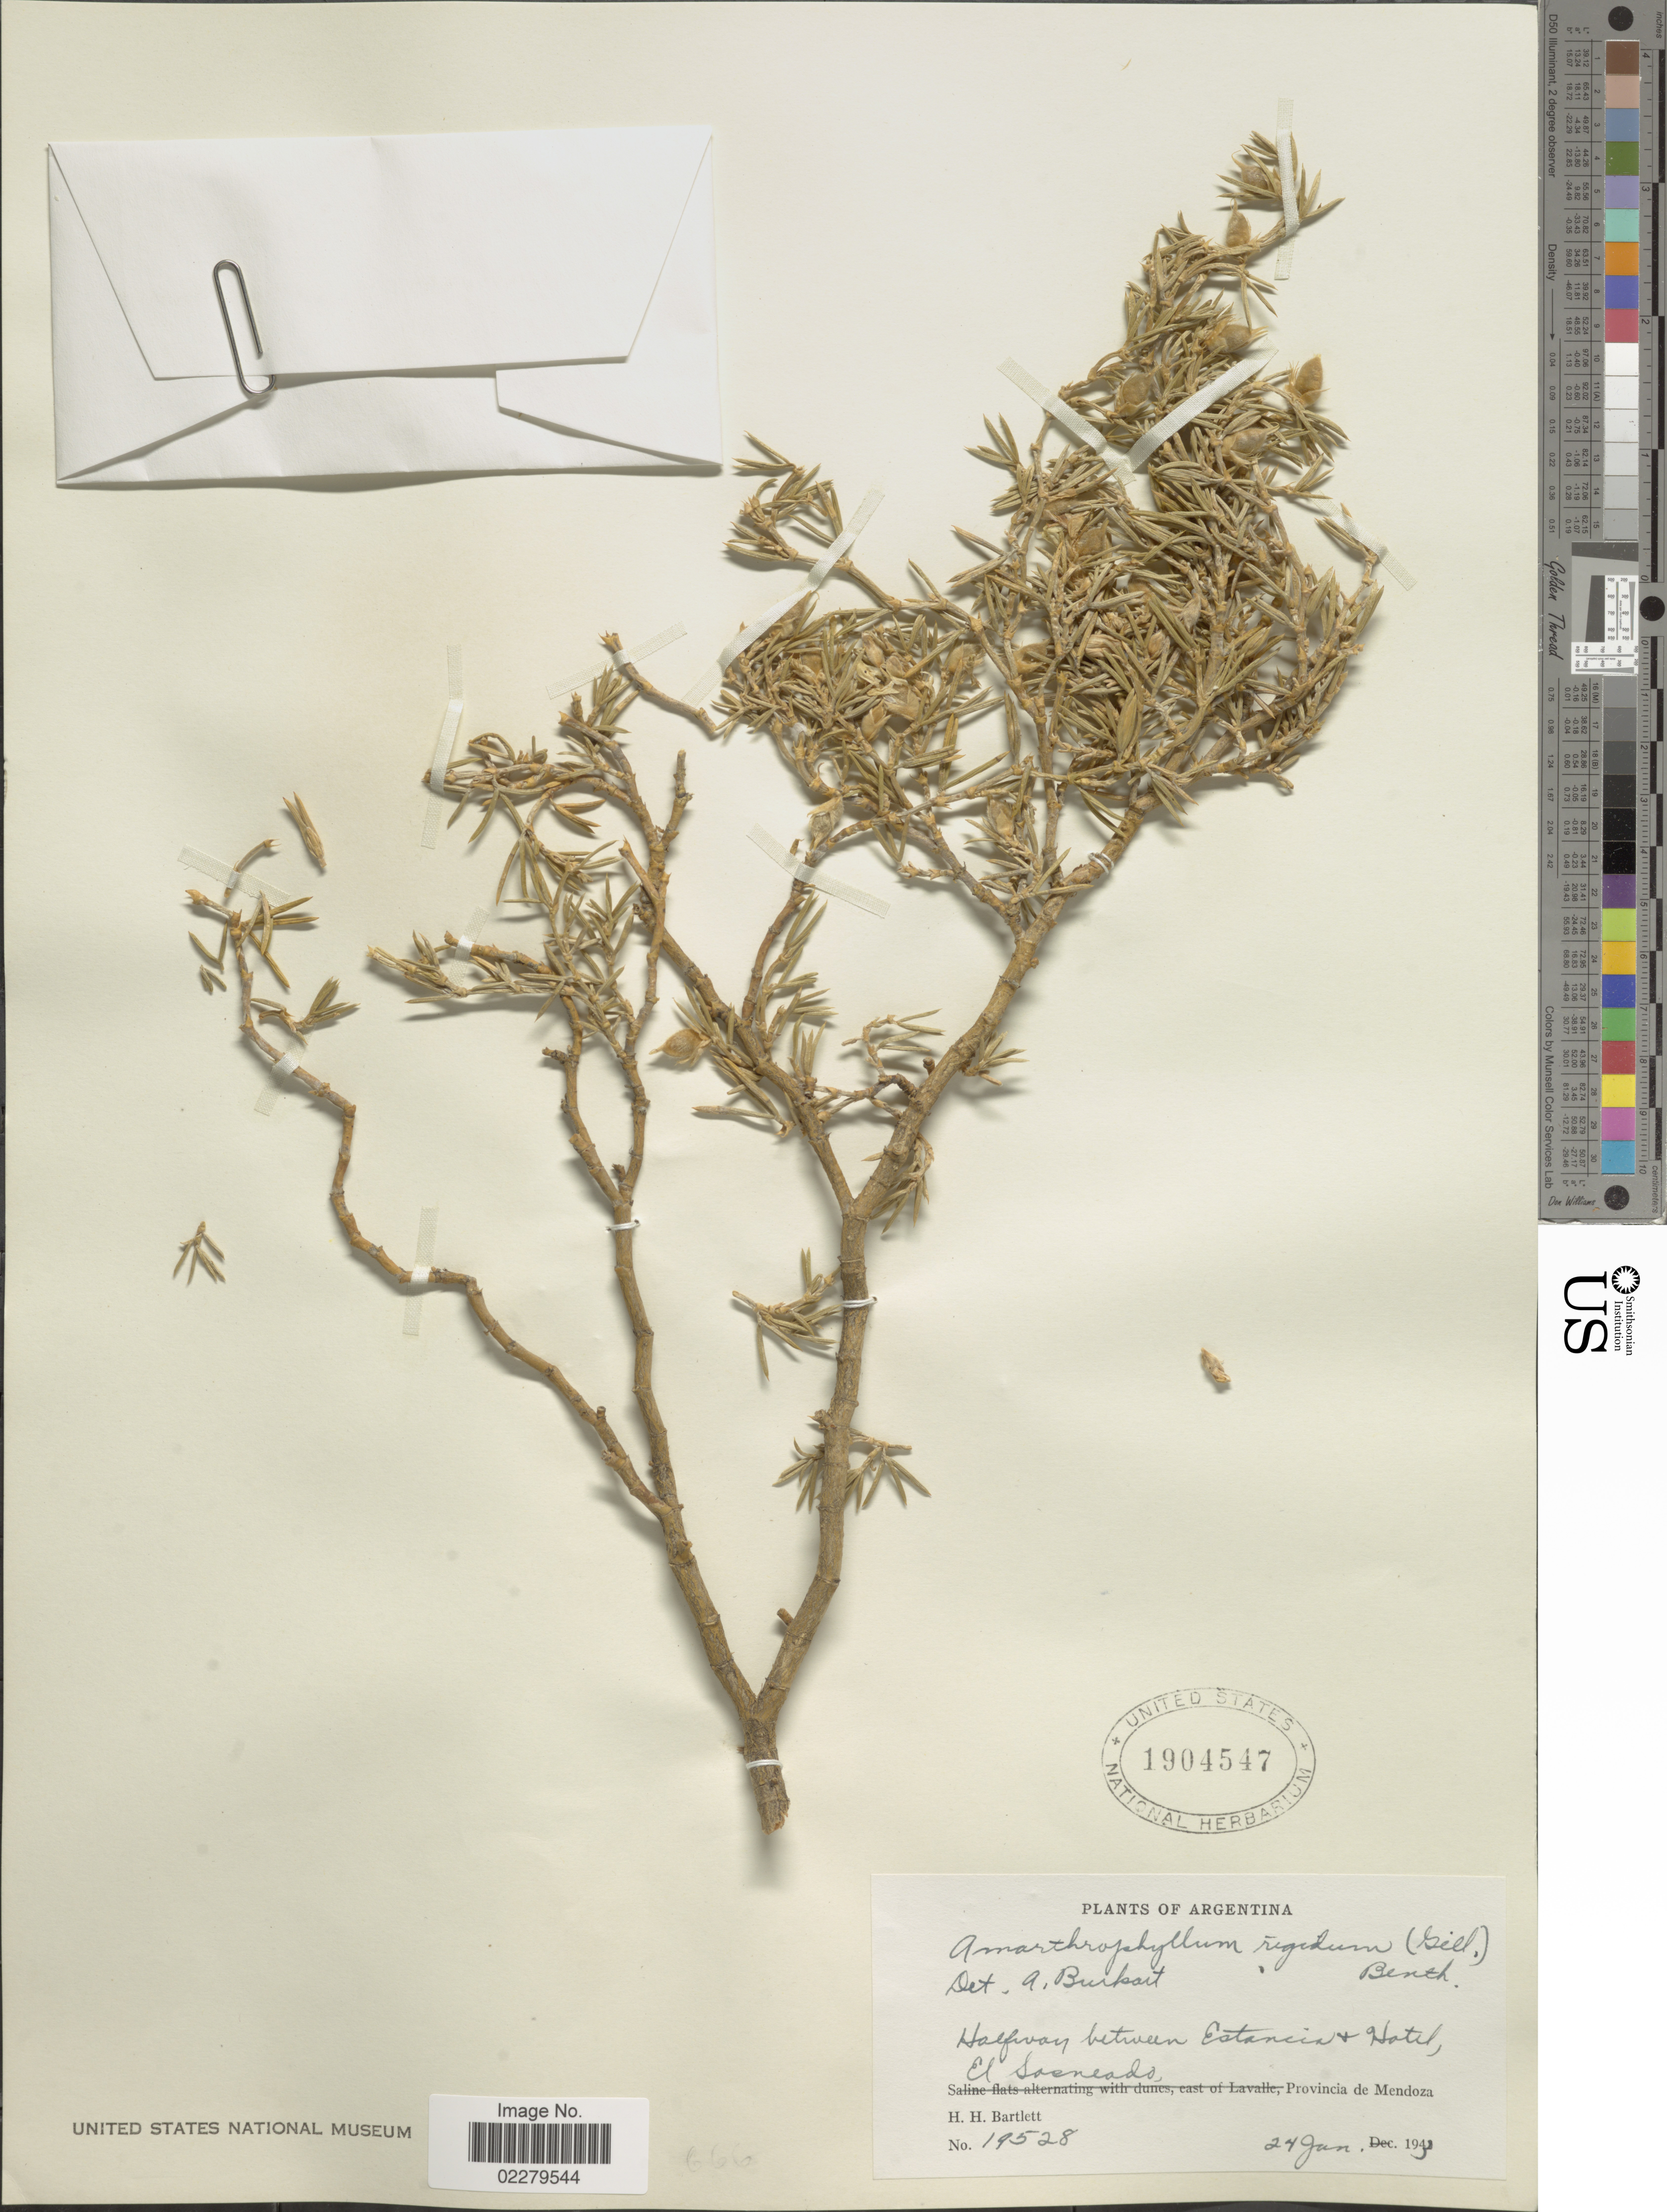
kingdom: Plantae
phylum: Tracheophyta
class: Magnoliopsida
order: Fabales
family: Fabaceae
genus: Anarthrophyllum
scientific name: Anarthrophyllum rigidum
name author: (Hook. & Arn.) Hieron.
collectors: H. H. Bartlett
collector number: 19528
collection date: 1943-01-24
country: Argentina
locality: Halfway between Estancia + Hotel, El Soeneads. Provincia de Mendoza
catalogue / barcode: US 1904547